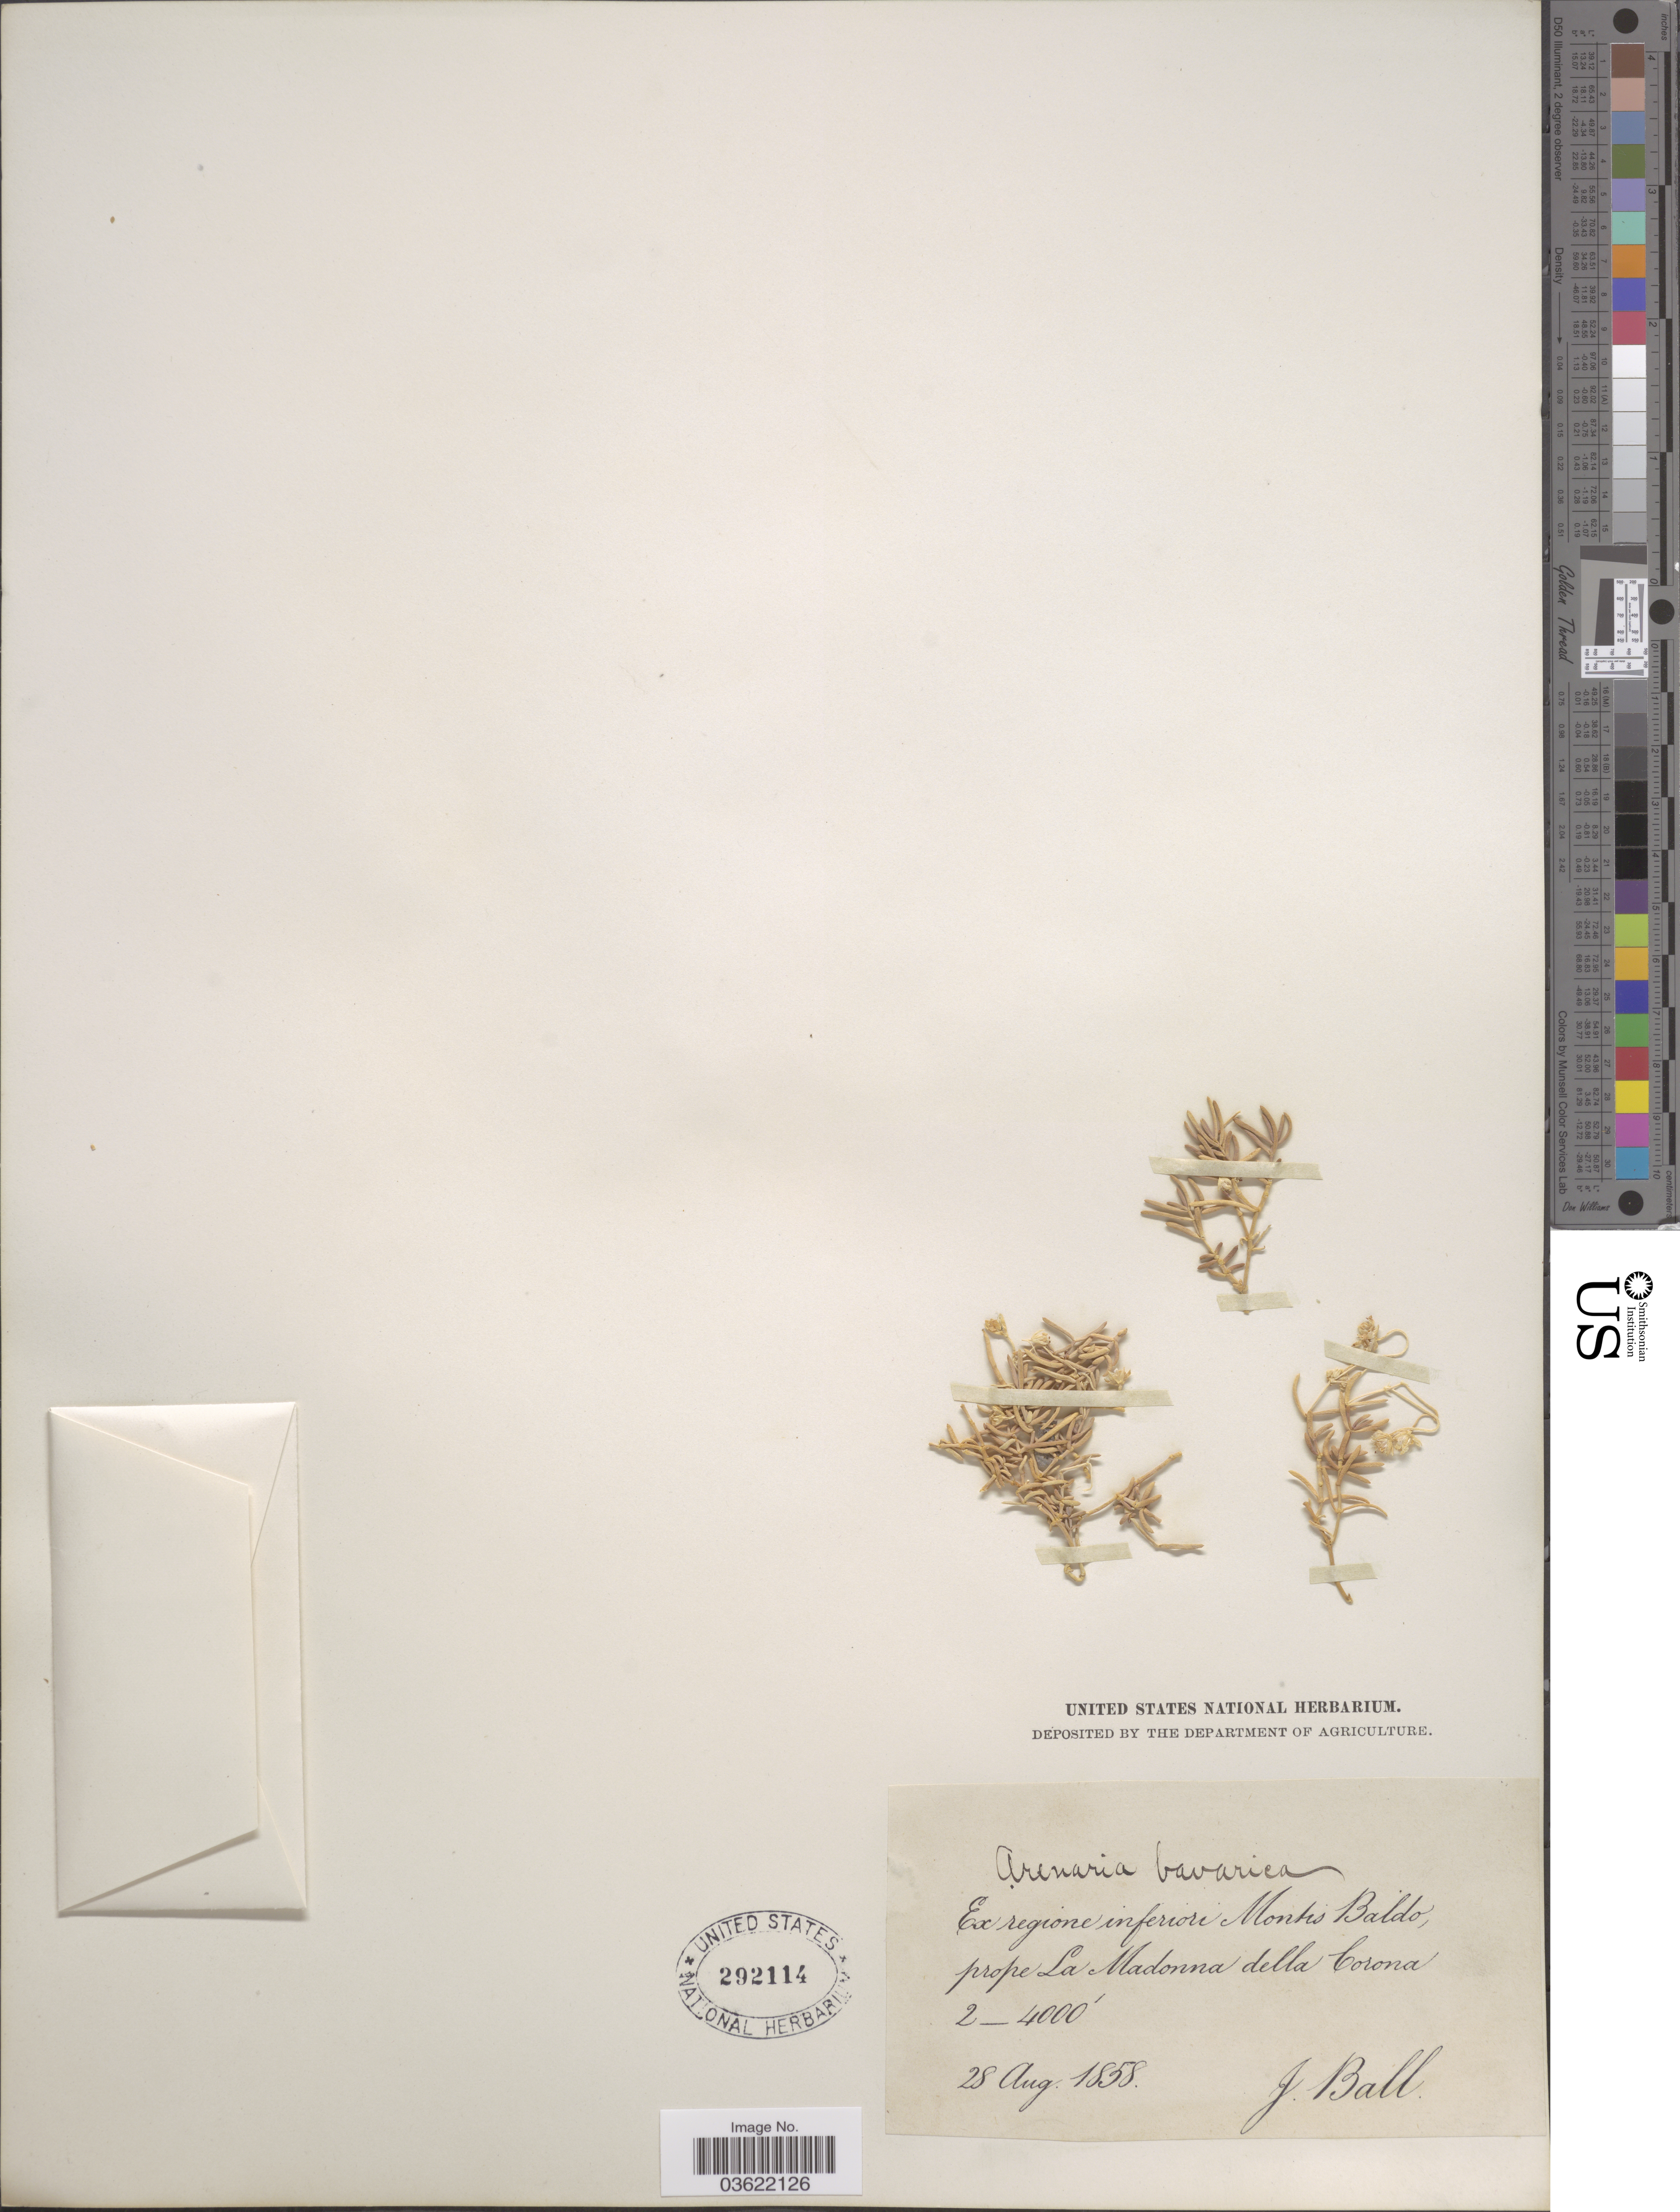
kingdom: Plantae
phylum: Tracheophyta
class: Magnoliopsida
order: Caryophyllales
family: Caryophyllaceae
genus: Arenaria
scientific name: Arenaria bavarica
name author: L.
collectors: J. Ball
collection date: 1858-08-28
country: Italy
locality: Ex regione inferiori Montis Baldo, prope La Madonna della Corona.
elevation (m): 610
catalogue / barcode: US 292114